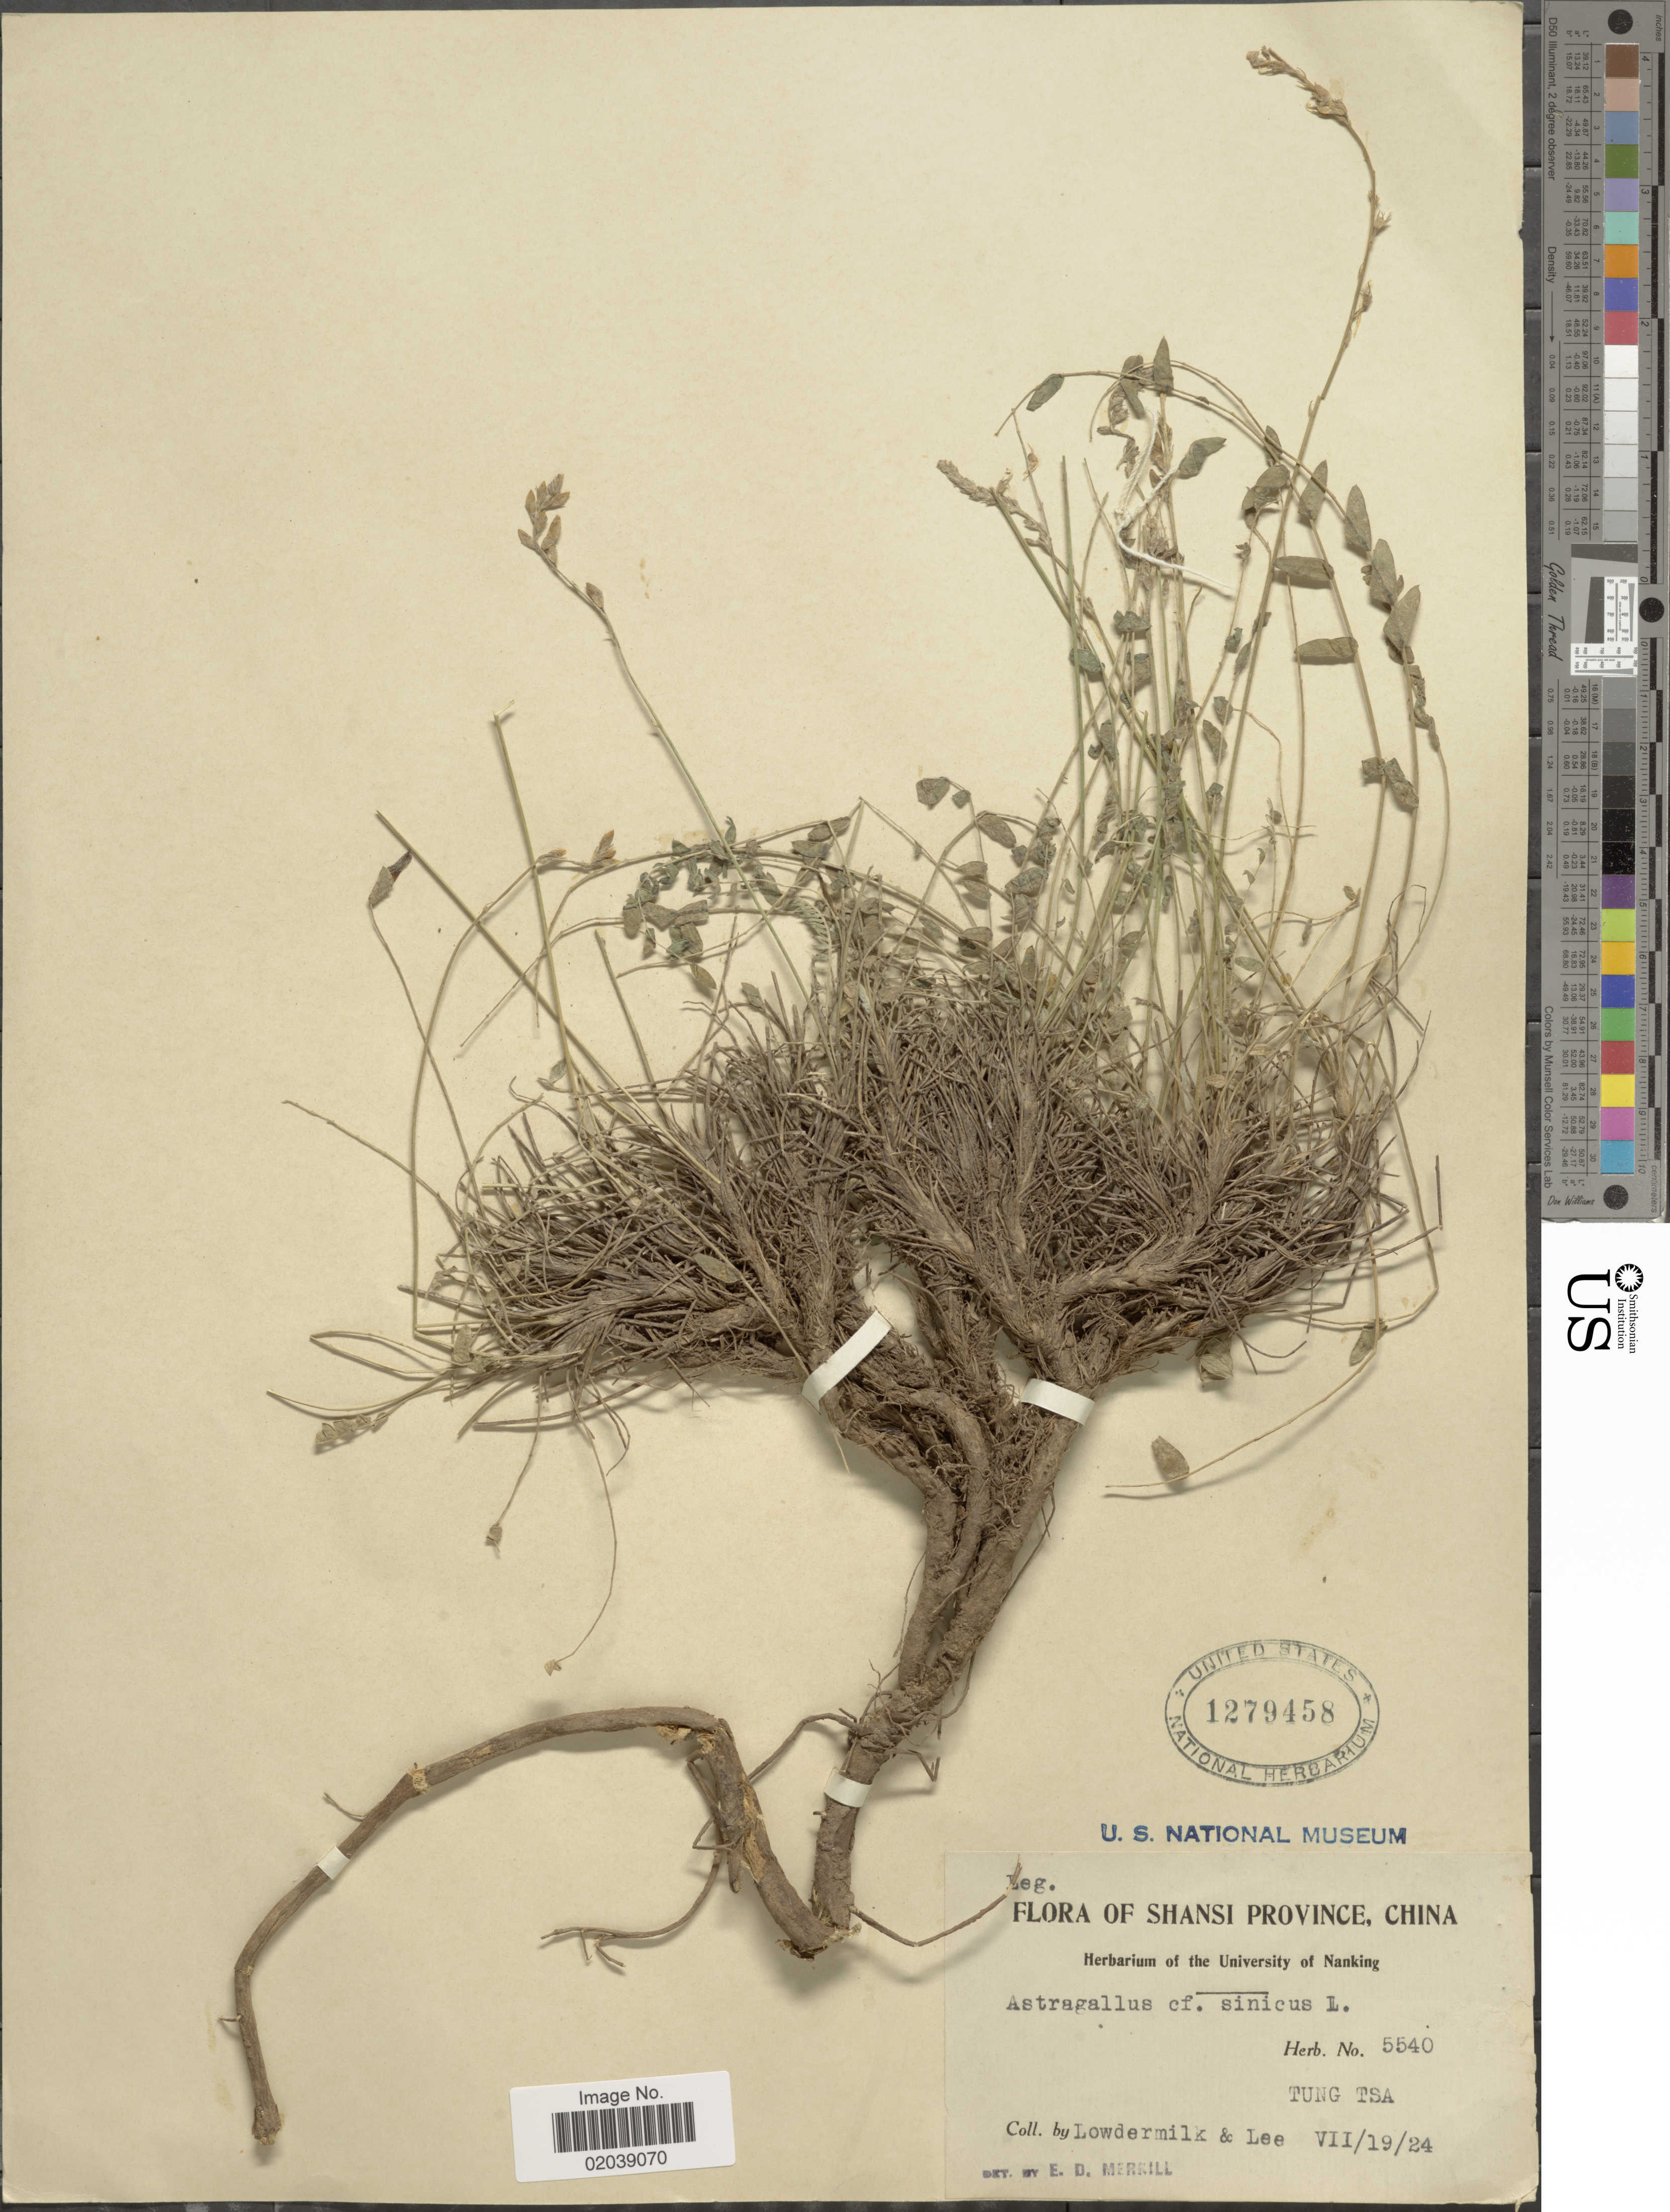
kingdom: Plantae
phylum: Tracheophyta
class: Magnoliopsida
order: Fabales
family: Fabaceae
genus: Astragalus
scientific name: Astragalus sp.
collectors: Lowdermilk & -. Lee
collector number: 5540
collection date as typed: Transcribed d/m/y: 19/7/24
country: China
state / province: Shanxi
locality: Shansi Province, China, Tung Tsa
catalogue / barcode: US 31279458